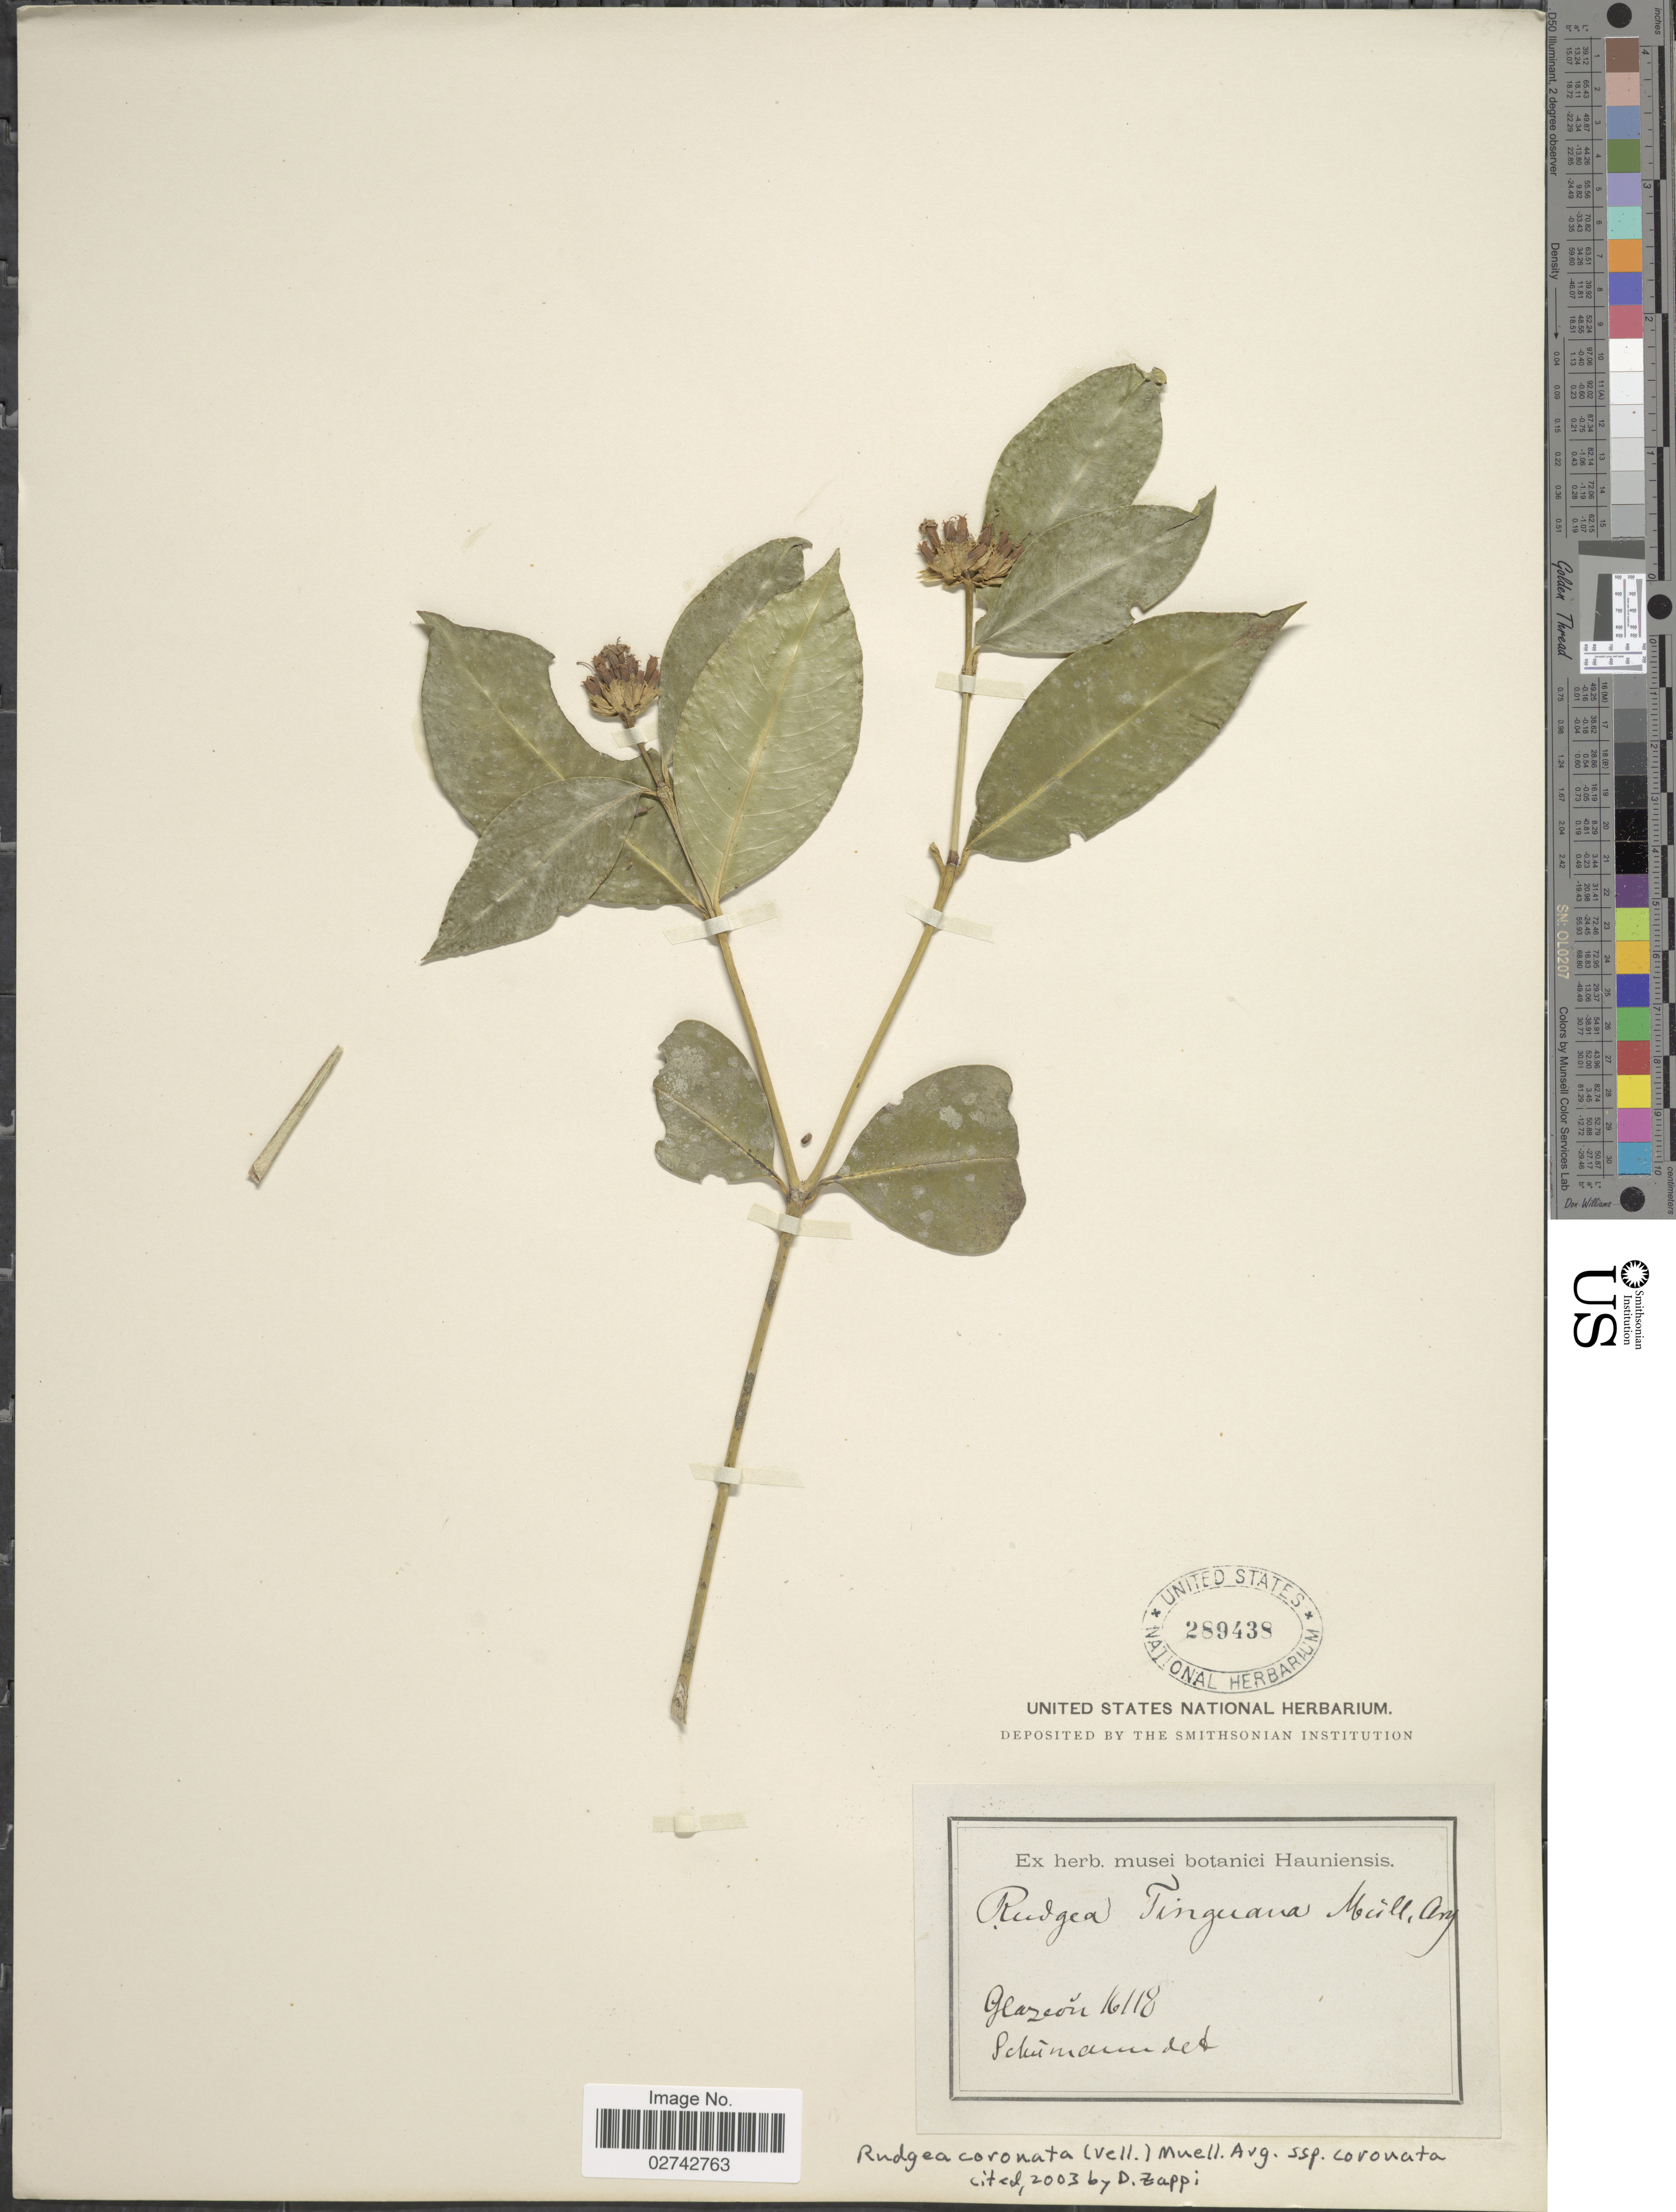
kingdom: Plantae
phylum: Tracheophyta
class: Magnoliopsida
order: Gentianales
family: Rubiaceae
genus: Rudgea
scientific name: Rudgea coronata subsp. coronata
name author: (Vell.) Müll. Arg.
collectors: Glaziou, --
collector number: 16118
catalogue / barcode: US 289438